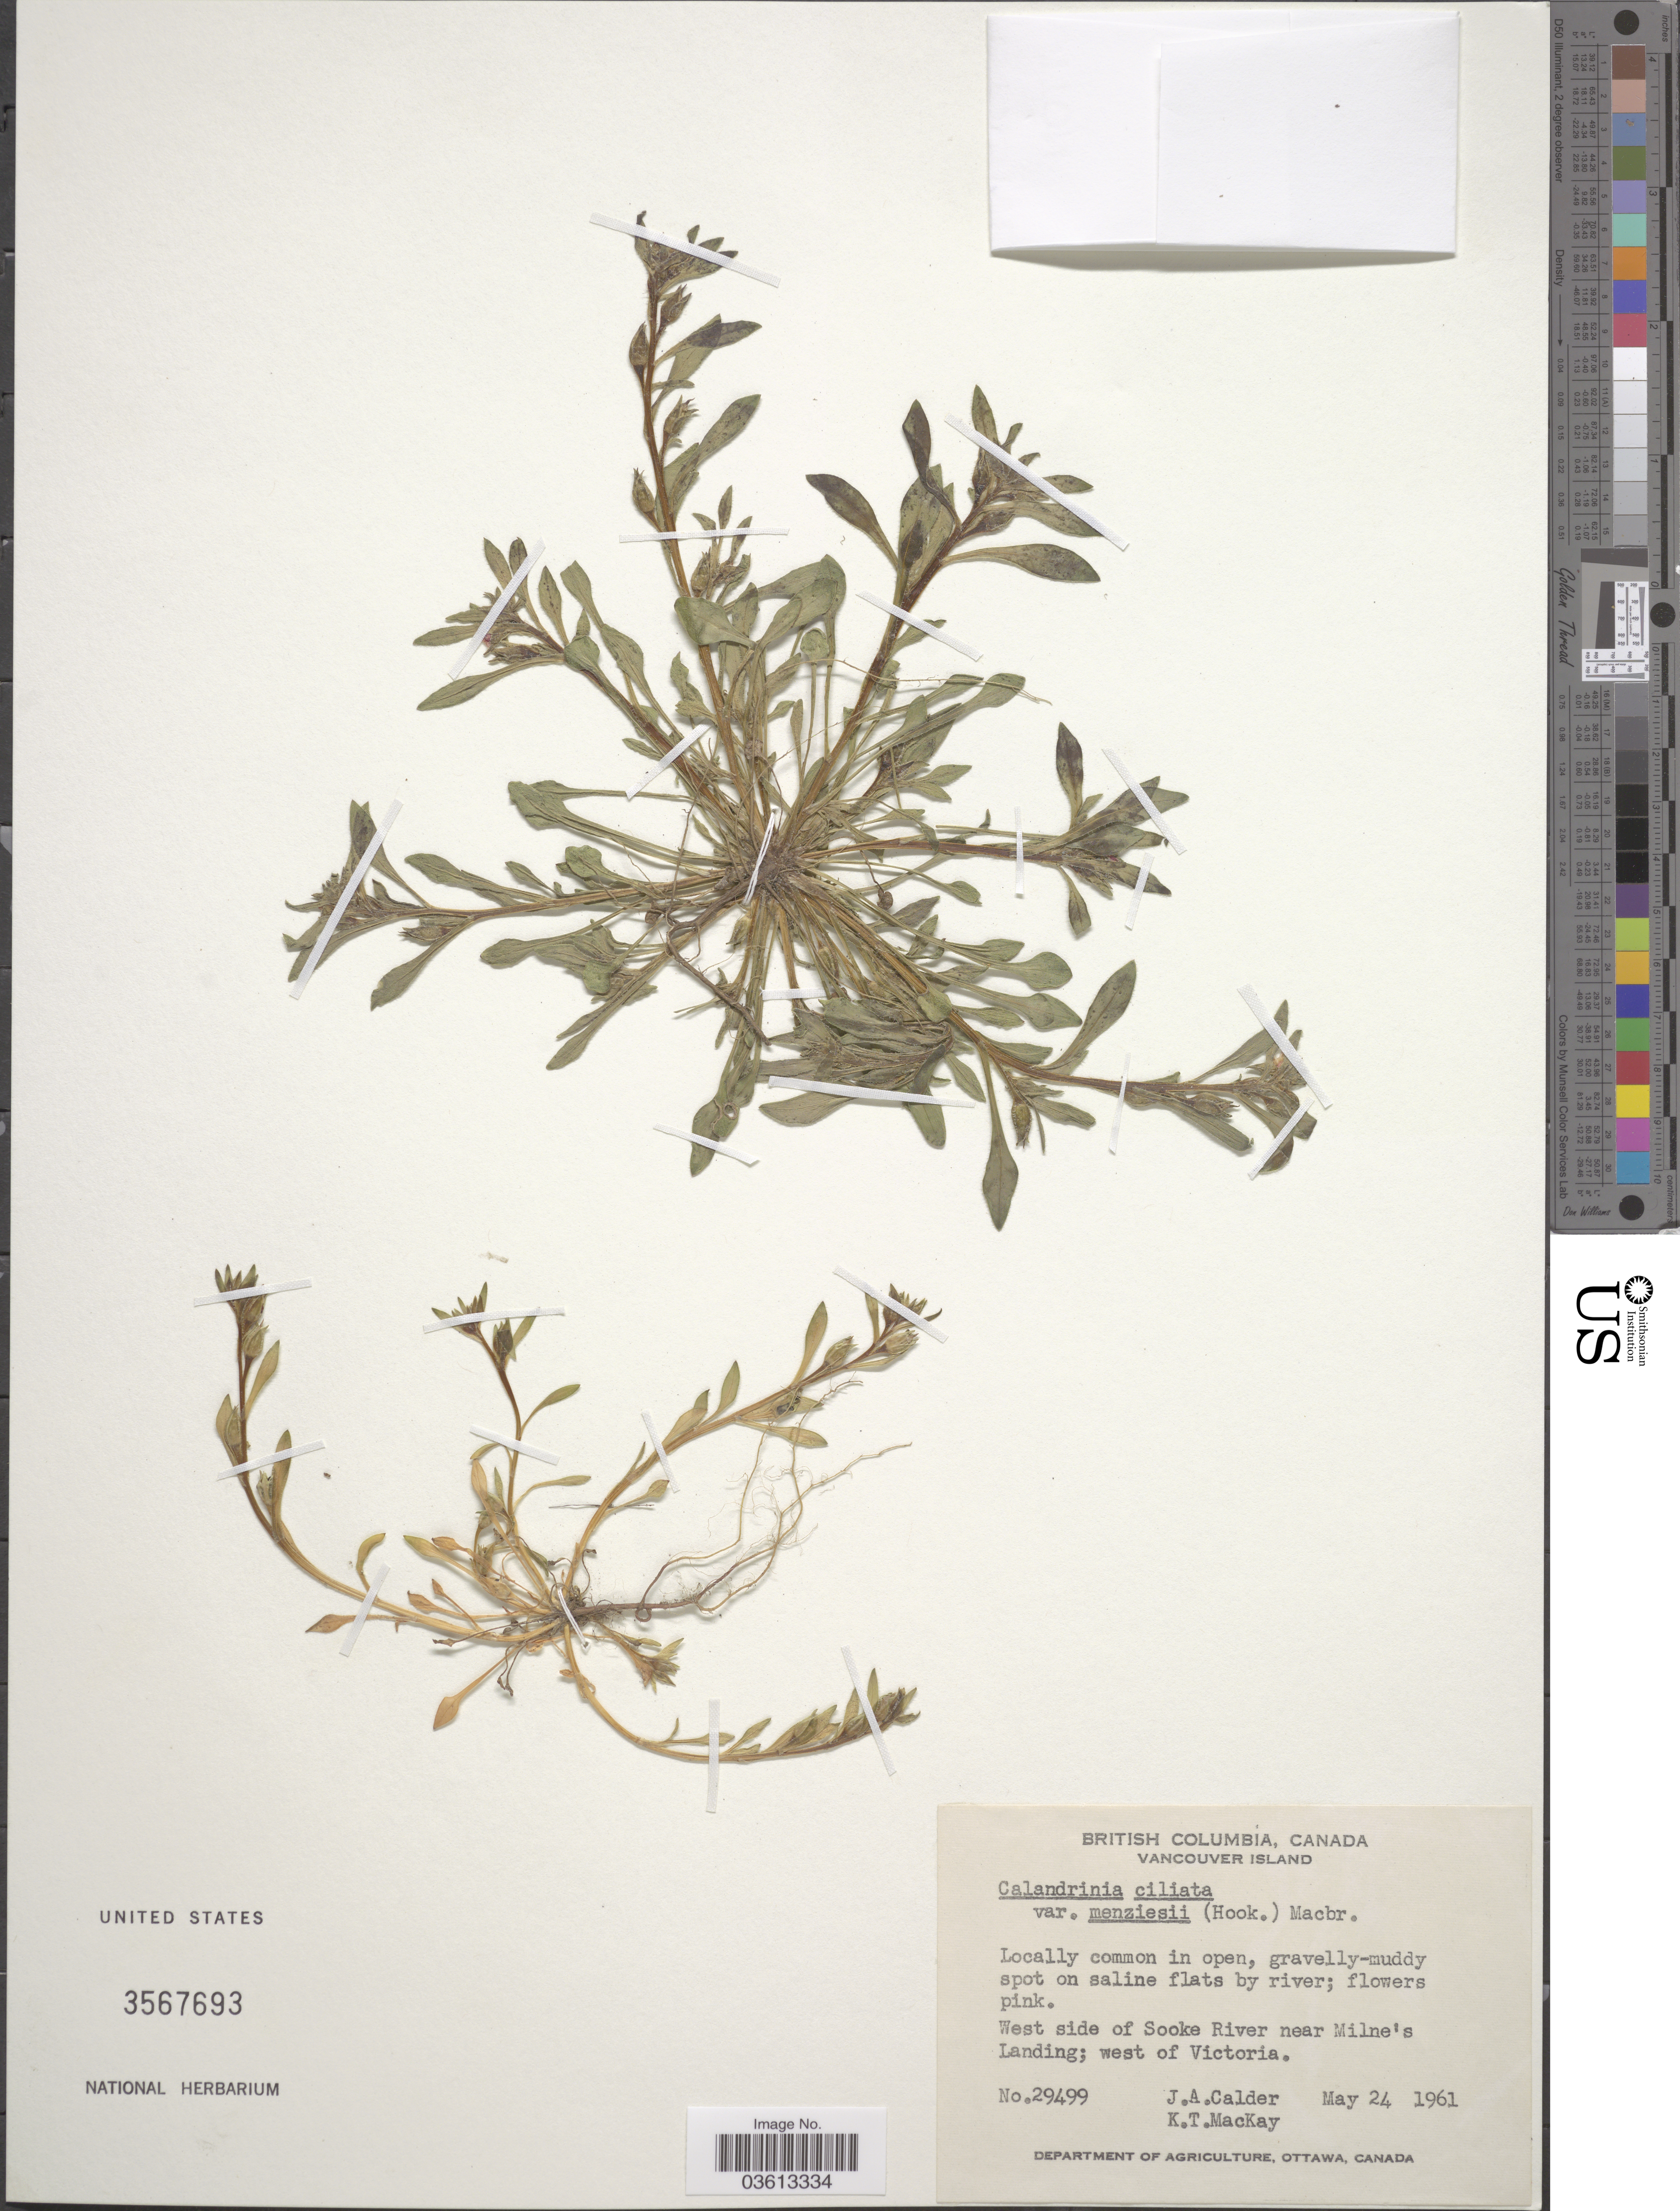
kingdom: Plantae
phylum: Tracheophyta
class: Magnoliopsida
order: Caryophyllales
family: Montiaceae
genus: Calandrinia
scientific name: Calandrinia ciliata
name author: (Ruiz & Pav.) DC.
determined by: Strong, Mark T., (BOT), Smithsonian Institution - National Museum of Natural History (UNITED STATES)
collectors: J. A. Calder & K. T. Mackay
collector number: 29499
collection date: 1961-05-24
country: Canada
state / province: British Columbia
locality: Vancouver Island. West side of Sooke River near Milne's Landing; west of Victoria.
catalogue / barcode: US 3567693